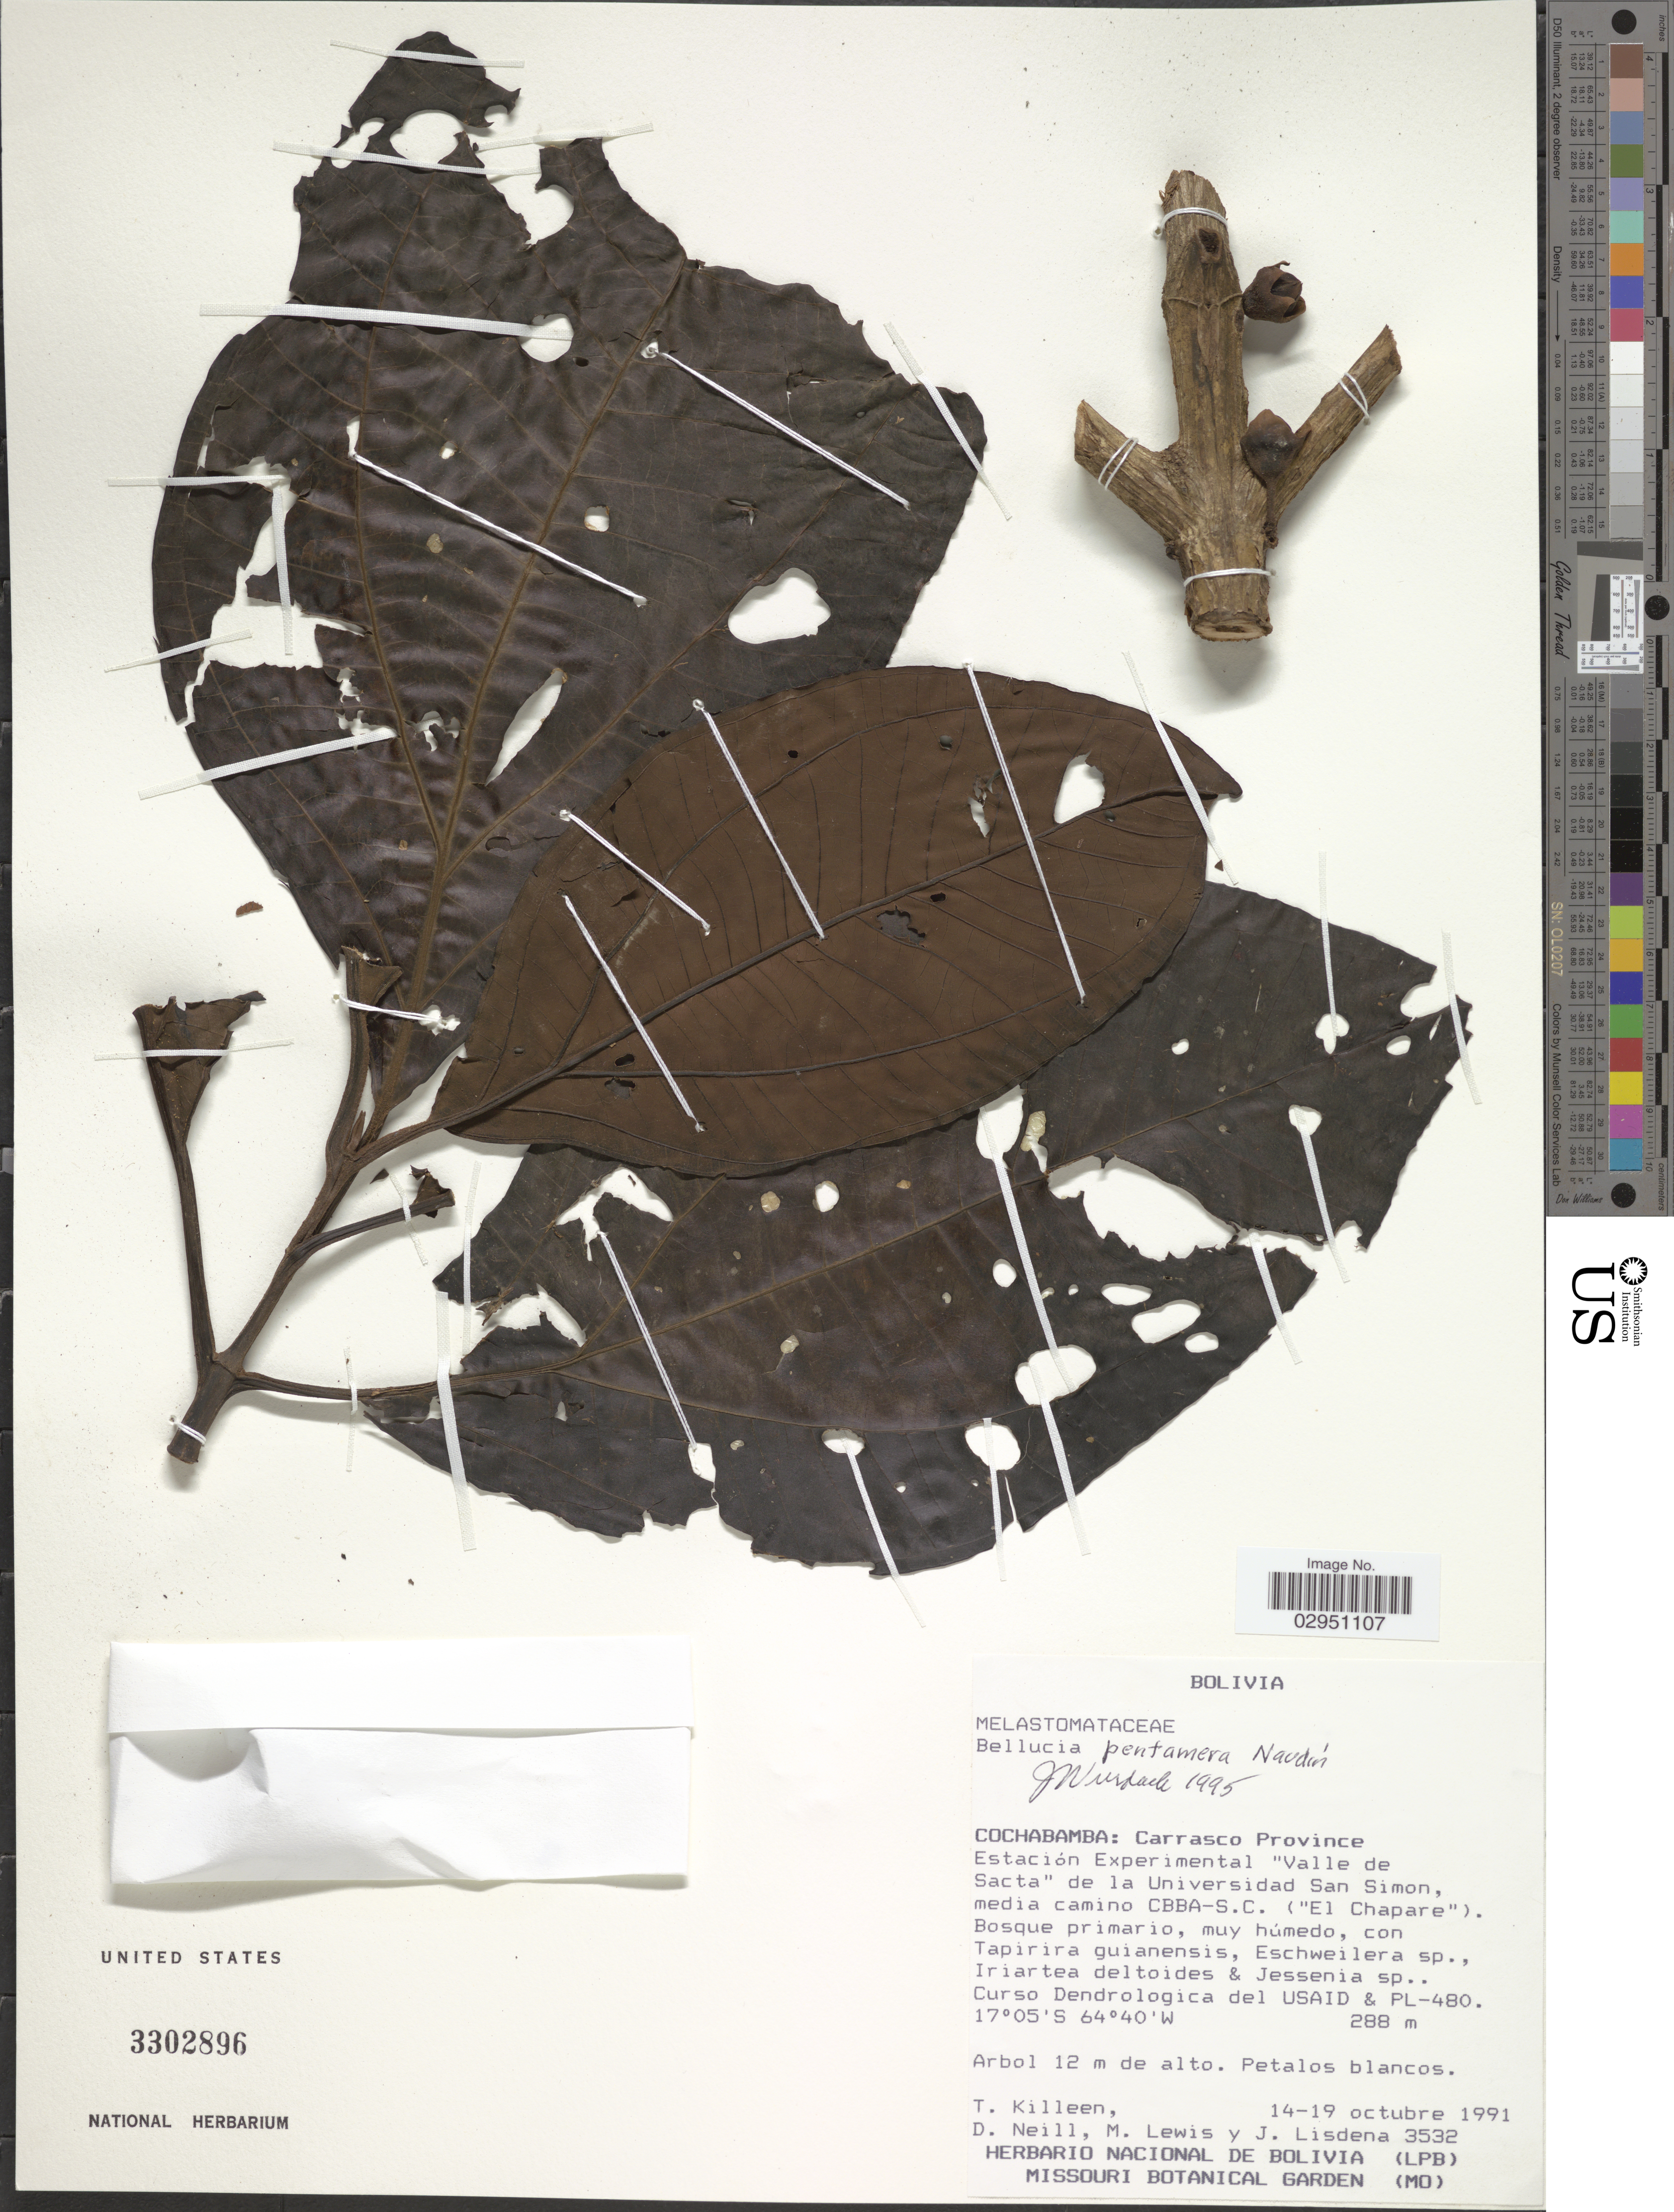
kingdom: Plantae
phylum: Tracheophyta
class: Magnoliopsida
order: Myrtales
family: Melastomataceae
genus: Bellucia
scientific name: Bellucia pentamera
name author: Naudin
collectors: T. J. Killeen, D. Neill, M. Lewis & J. Lisdena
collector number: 3532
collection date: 1991-10-14/1991-10-19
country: Bolivia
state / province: Cochabamba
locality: Carrasco Province. Estación Experimental "Valle de Sacta" de la Universidad San Simon, media camino CBBA-S.C. ("El Chapare").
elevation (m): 288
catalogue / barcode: US 3302896